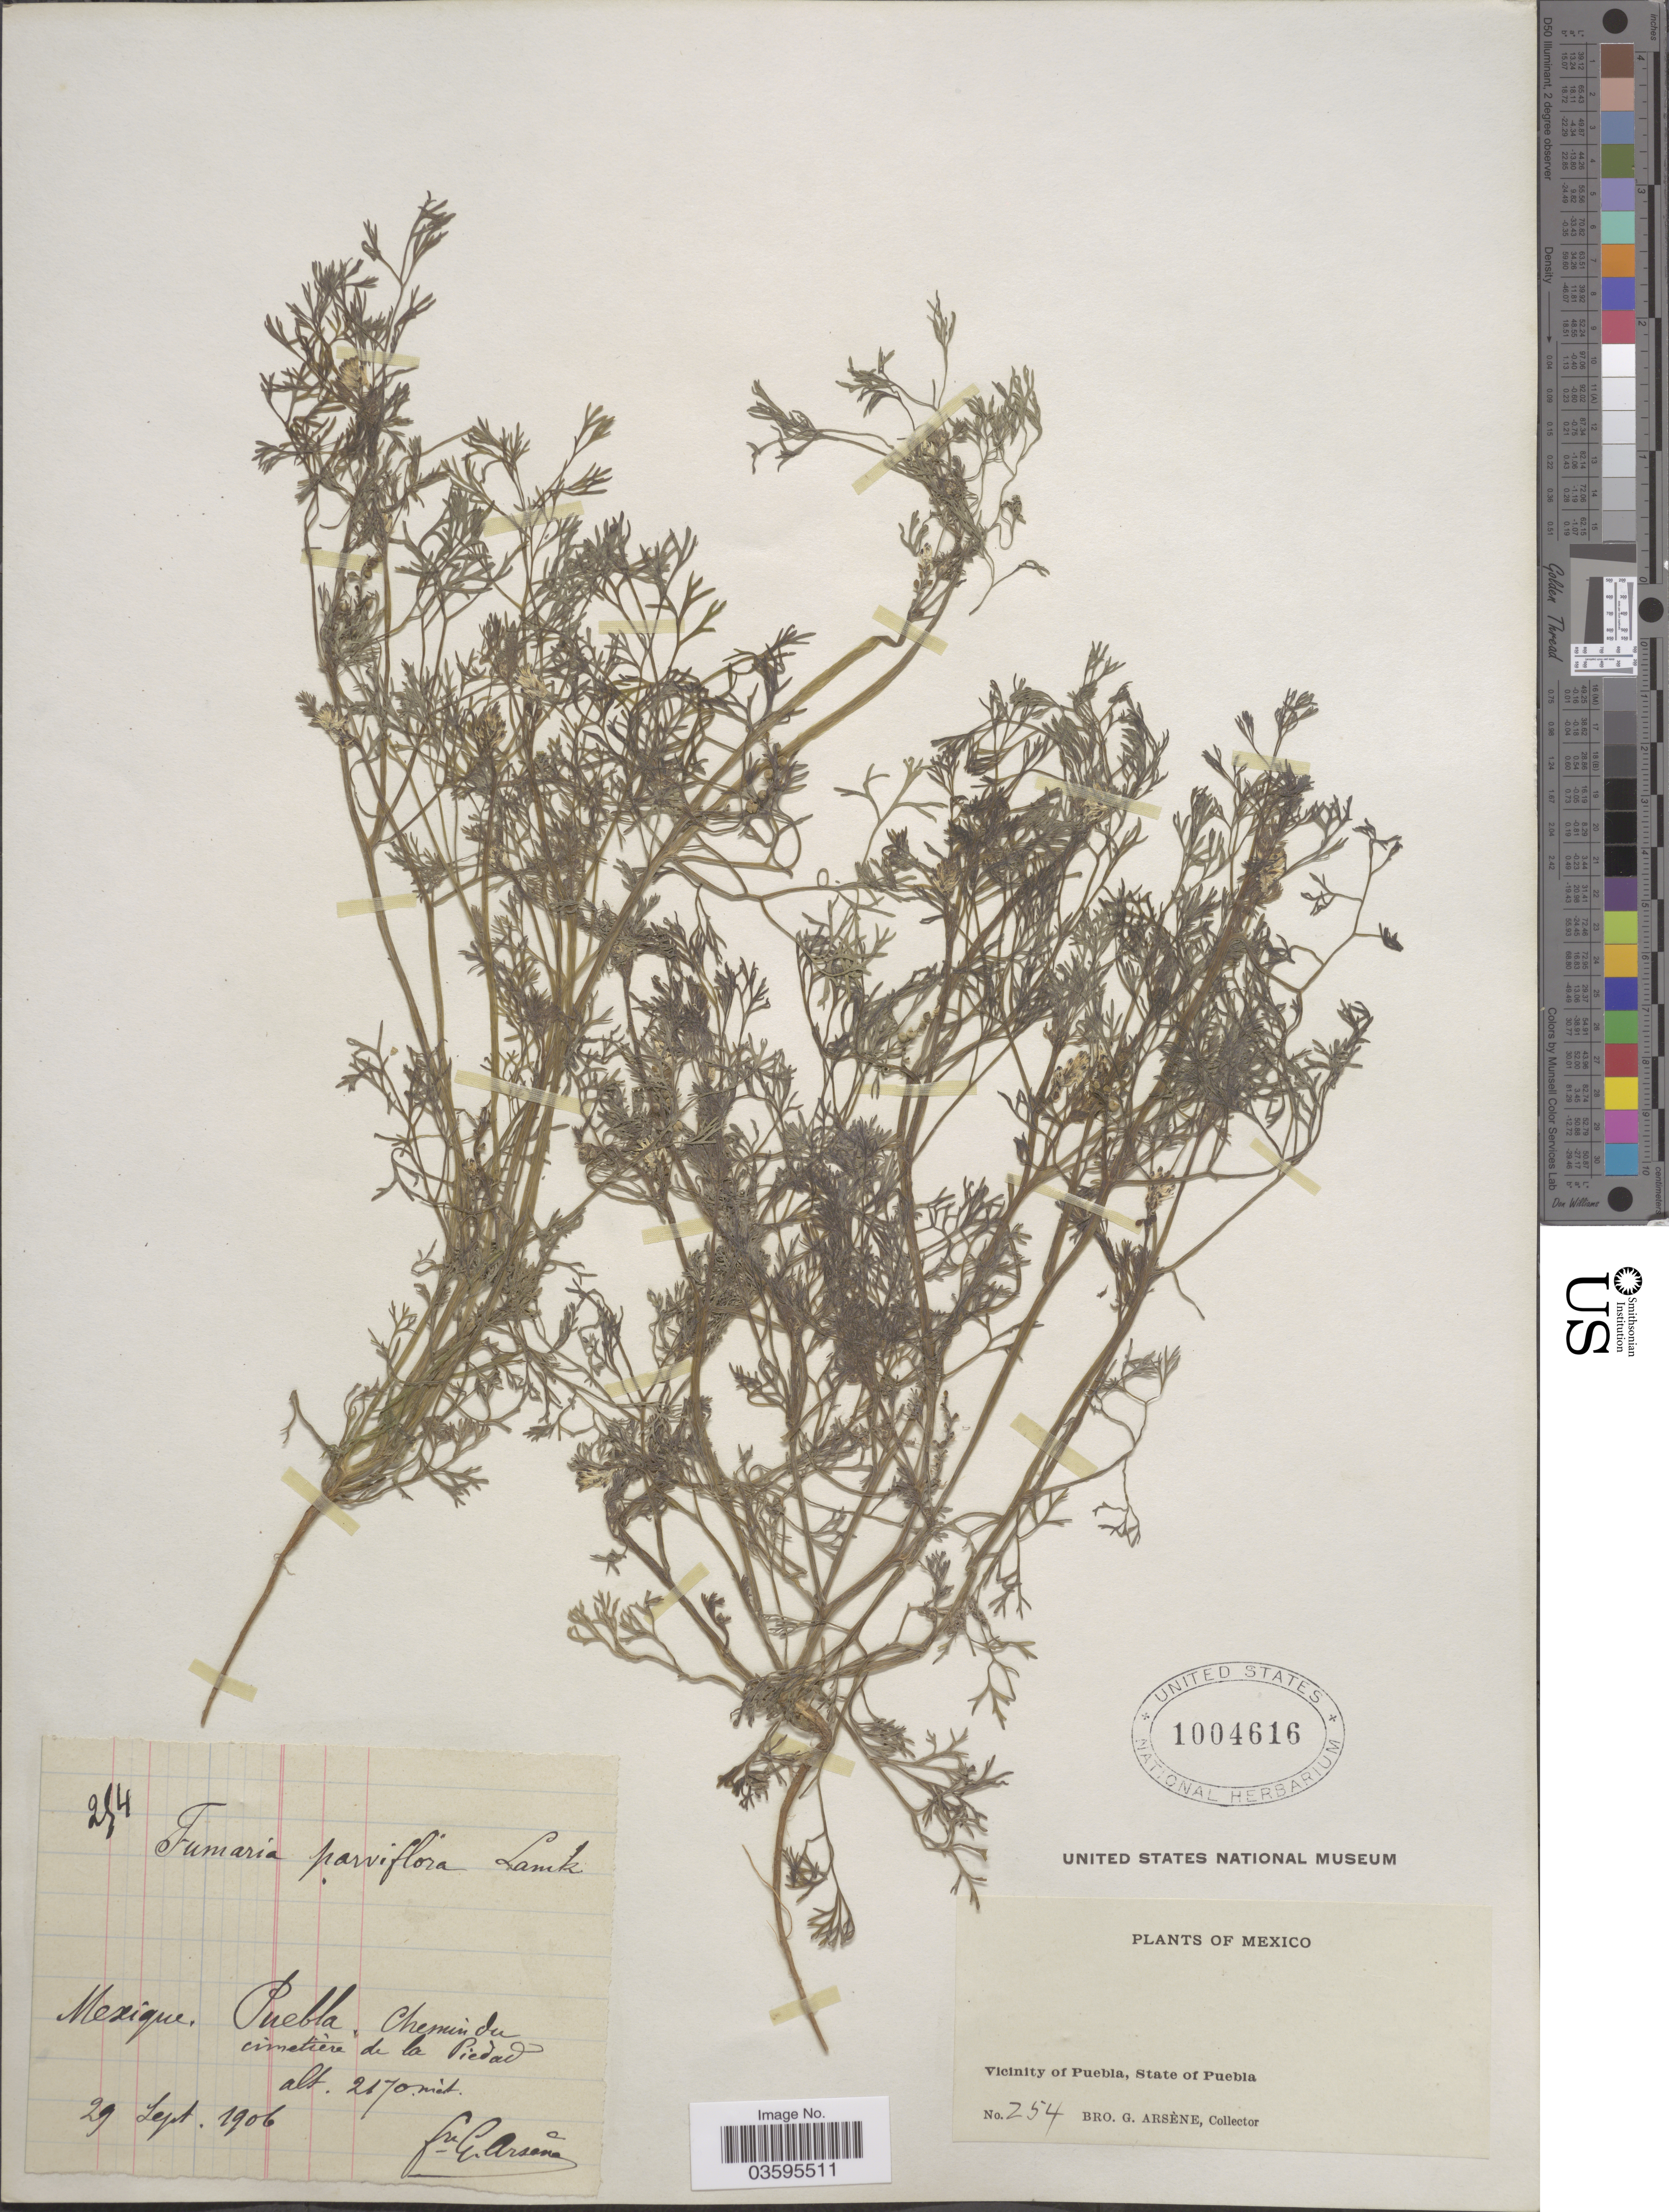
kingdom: Plantae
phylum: Tracheophyta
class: Magnoliopsida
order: Ranunculales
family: Papaveraceae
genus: Fumaria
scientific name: Fumaria parviflora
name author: Lam.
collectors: Bro. G. Arsène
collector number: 254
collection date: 1906-09-29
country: Mexico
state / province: Puebla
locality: Vicinity of Puebla. Chemin du cimetiere de la Piedad.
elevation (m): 2170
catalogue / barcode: US 1004616